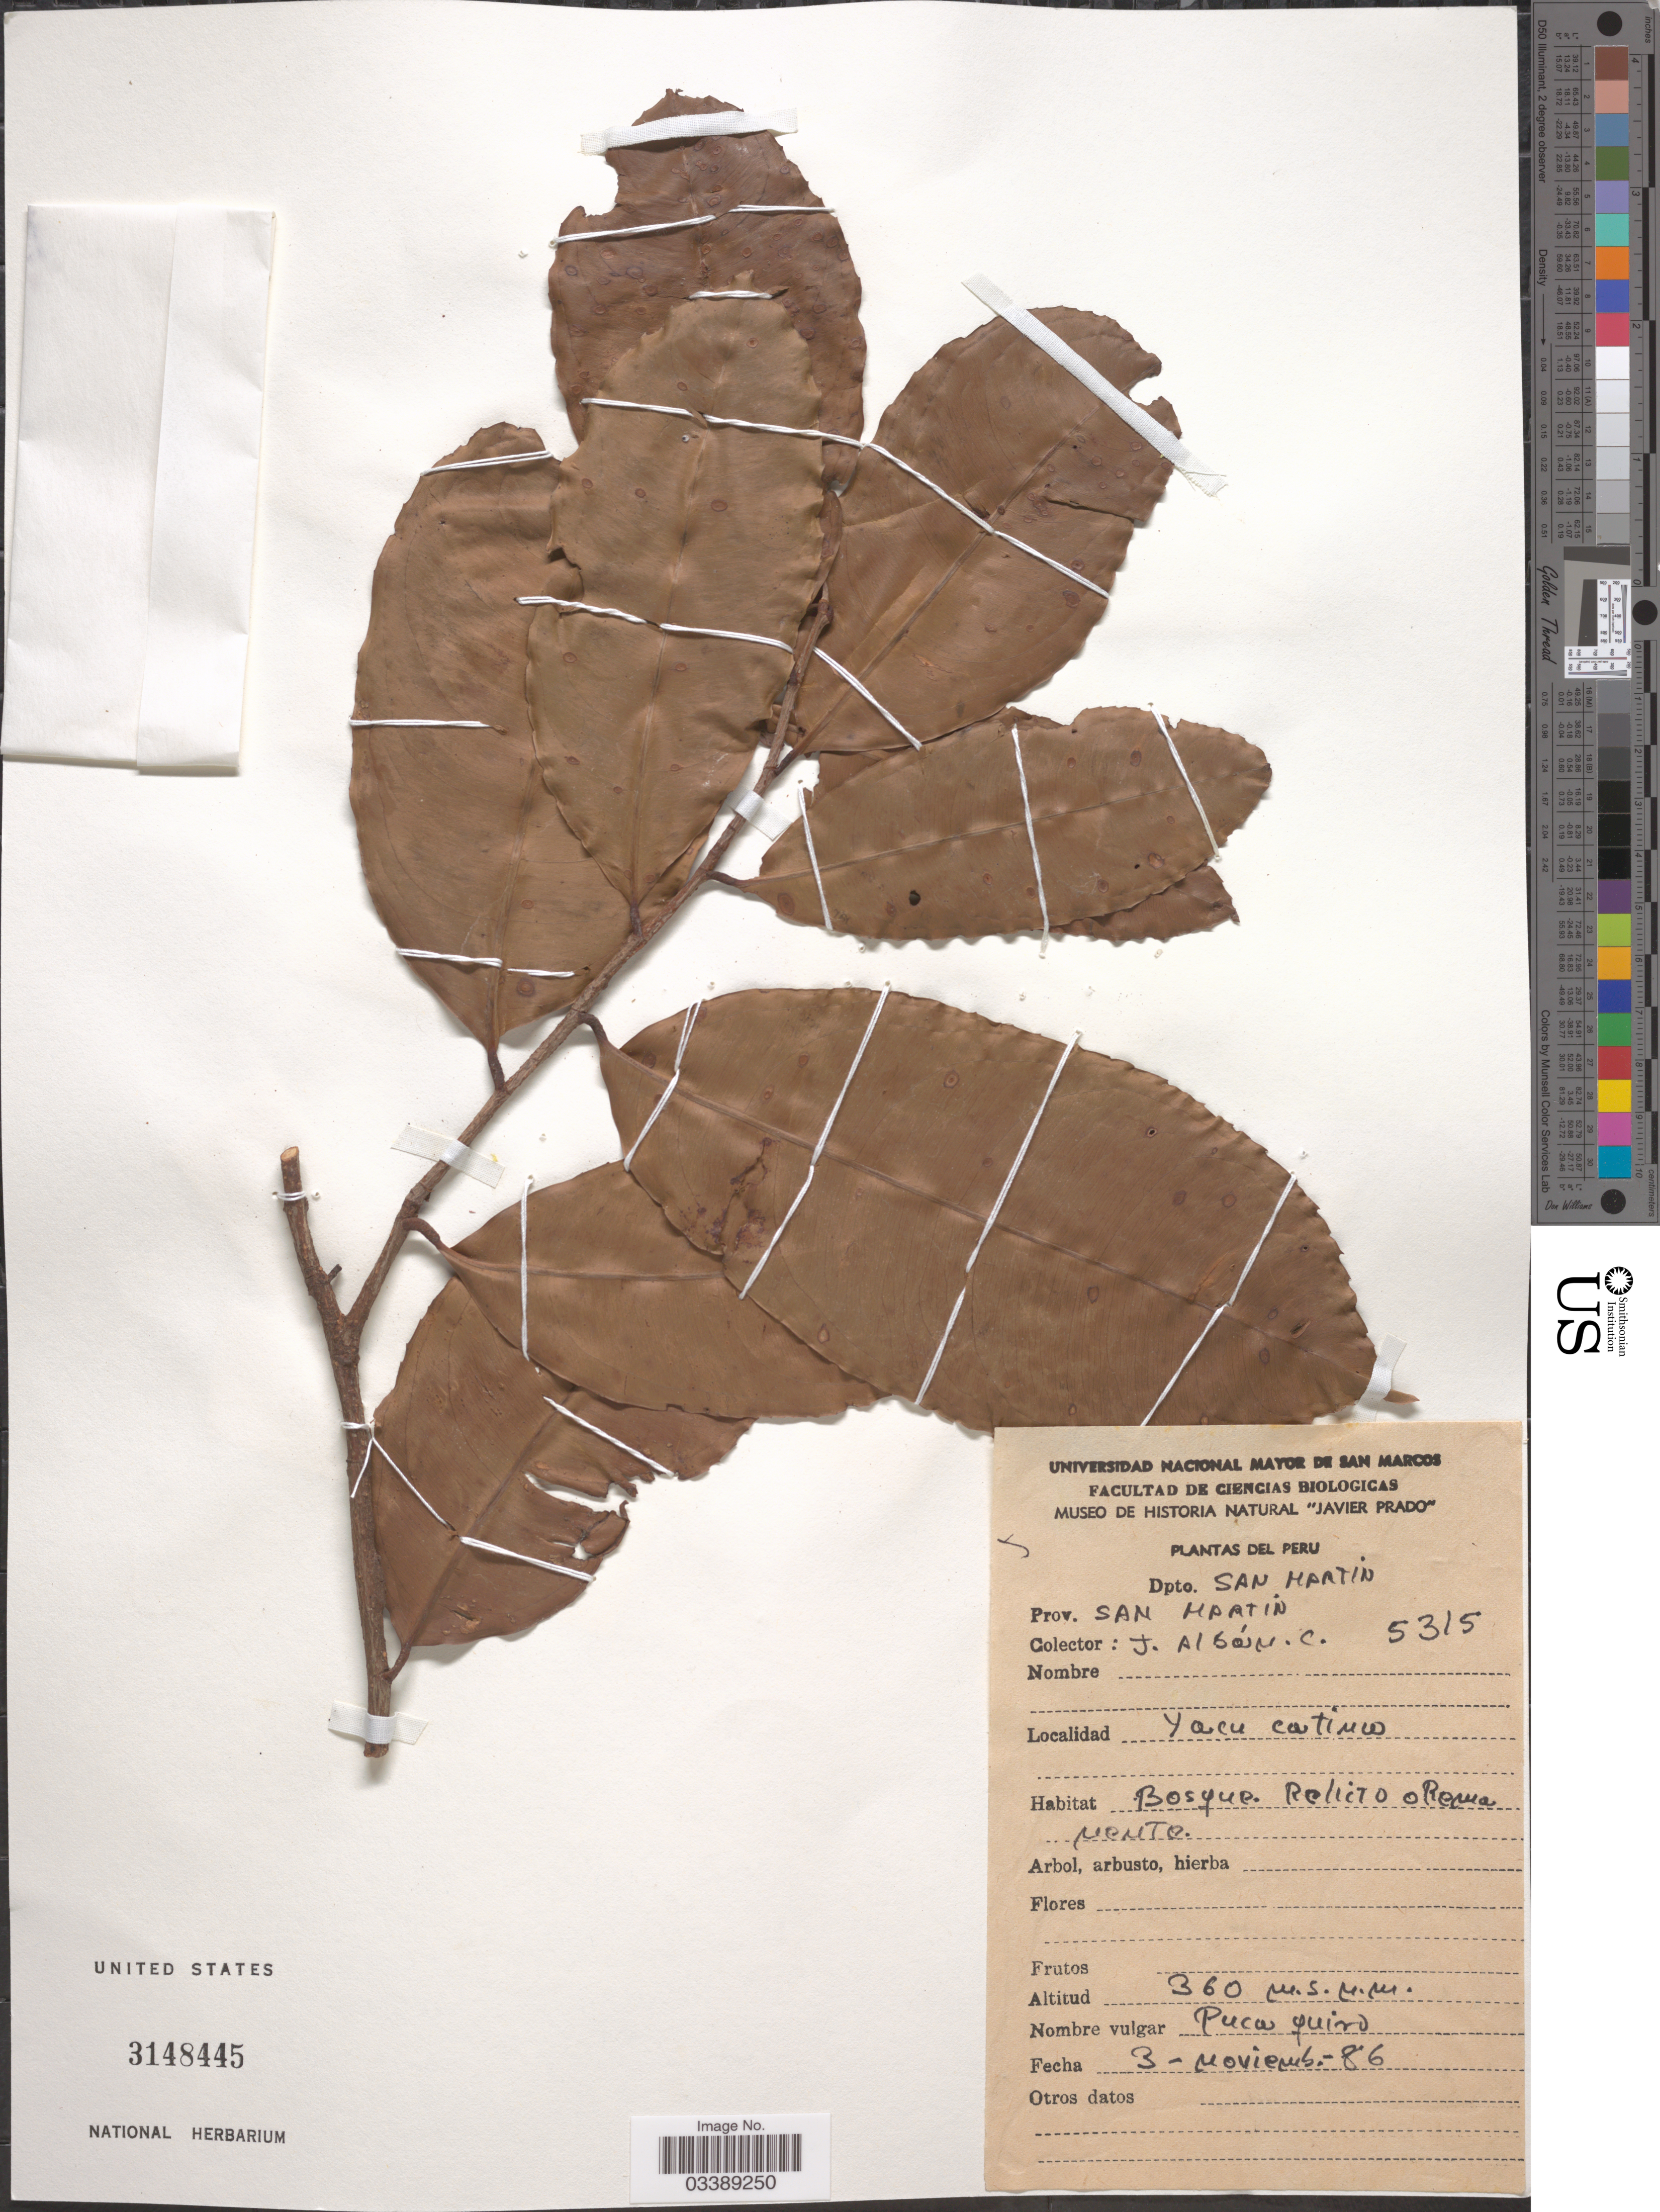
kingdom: Plantae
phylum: Tracheophyta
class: Magnoliopsida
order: Malpighiales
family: Ochnaceae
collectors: J. Alban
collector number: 5315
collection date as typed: Transcribed d/m/y: 3/11/86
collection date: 1986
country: Peru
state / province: San Martín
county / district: San Martin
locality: Yacu catina.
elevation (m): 360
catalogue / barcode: US 3148445